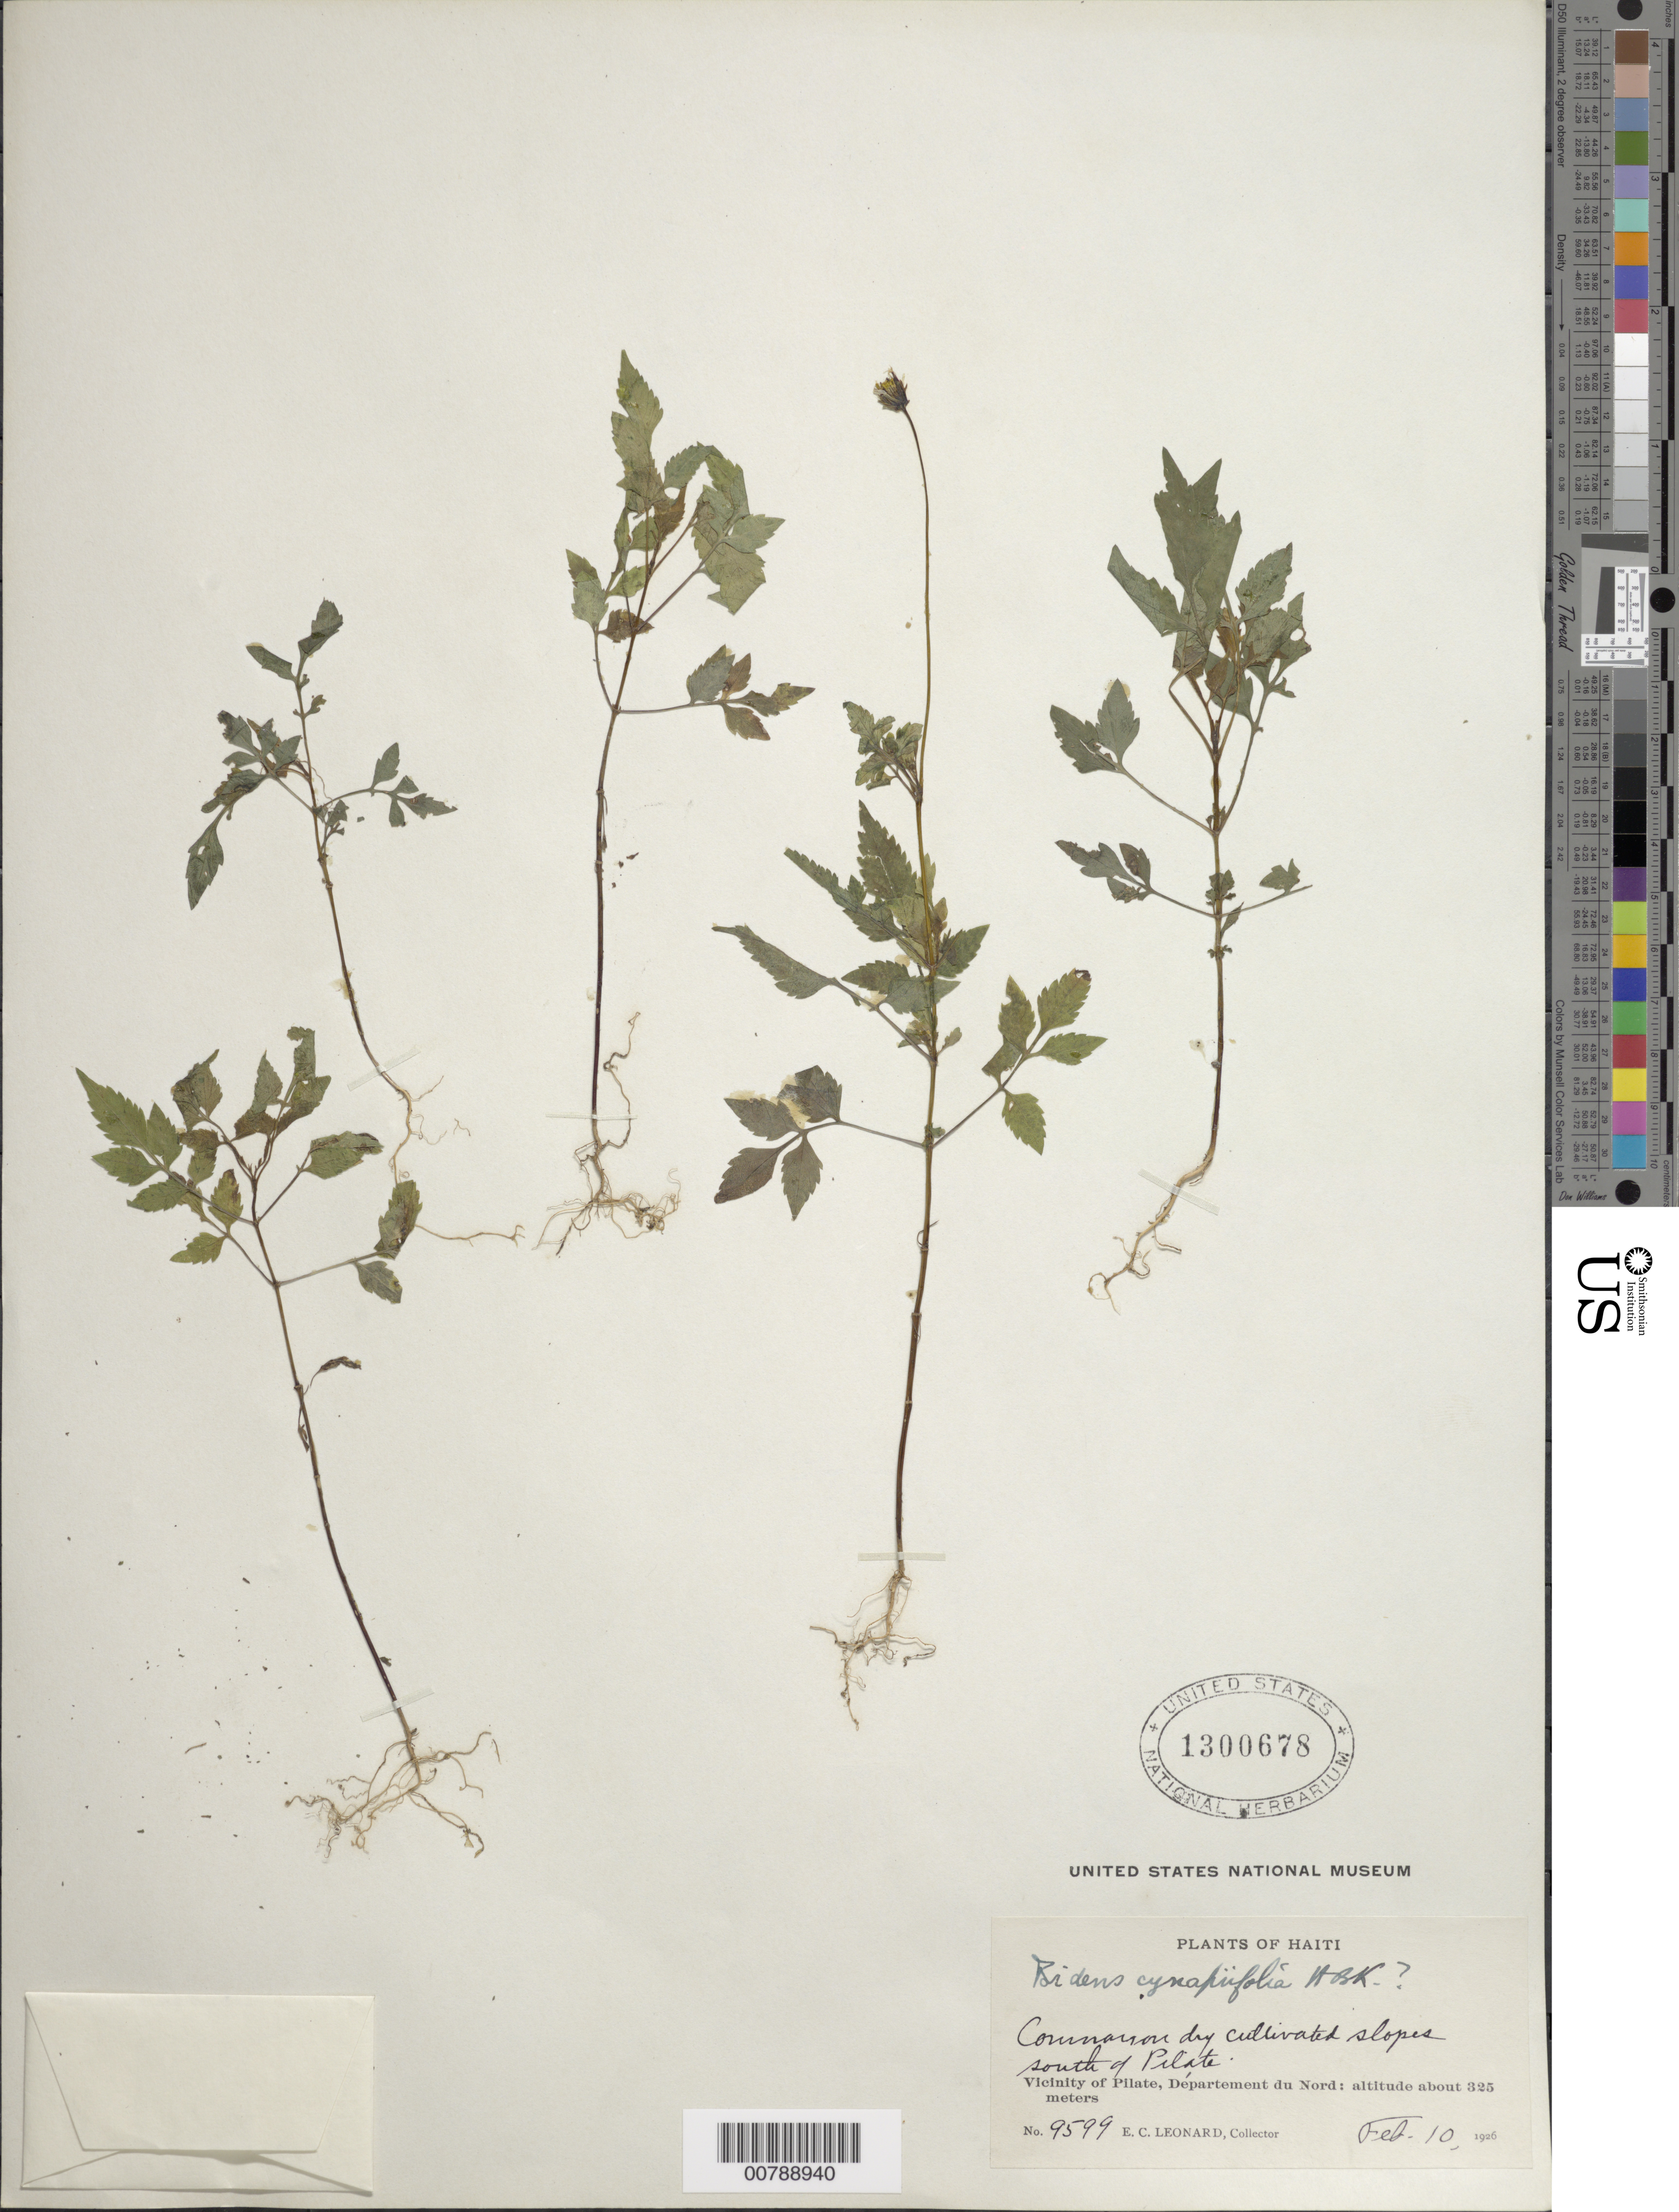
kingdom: Plantae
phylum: Tracheophyta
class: Magnoliopsida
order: Asterales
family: Asteraceae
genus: Bidens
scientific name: Bidens cynapiifolia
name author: Kunth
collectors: E. C. Leonard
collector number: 9599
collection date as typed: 10 Feb 1926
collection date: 1926-02-10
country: Haiti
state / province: Nord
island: Hispaniola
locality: Vicinity of Pilate, Departement du Nord, south of Pilate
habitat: Common on dry cultivated slopes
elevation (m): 325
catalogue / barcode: US 1300678